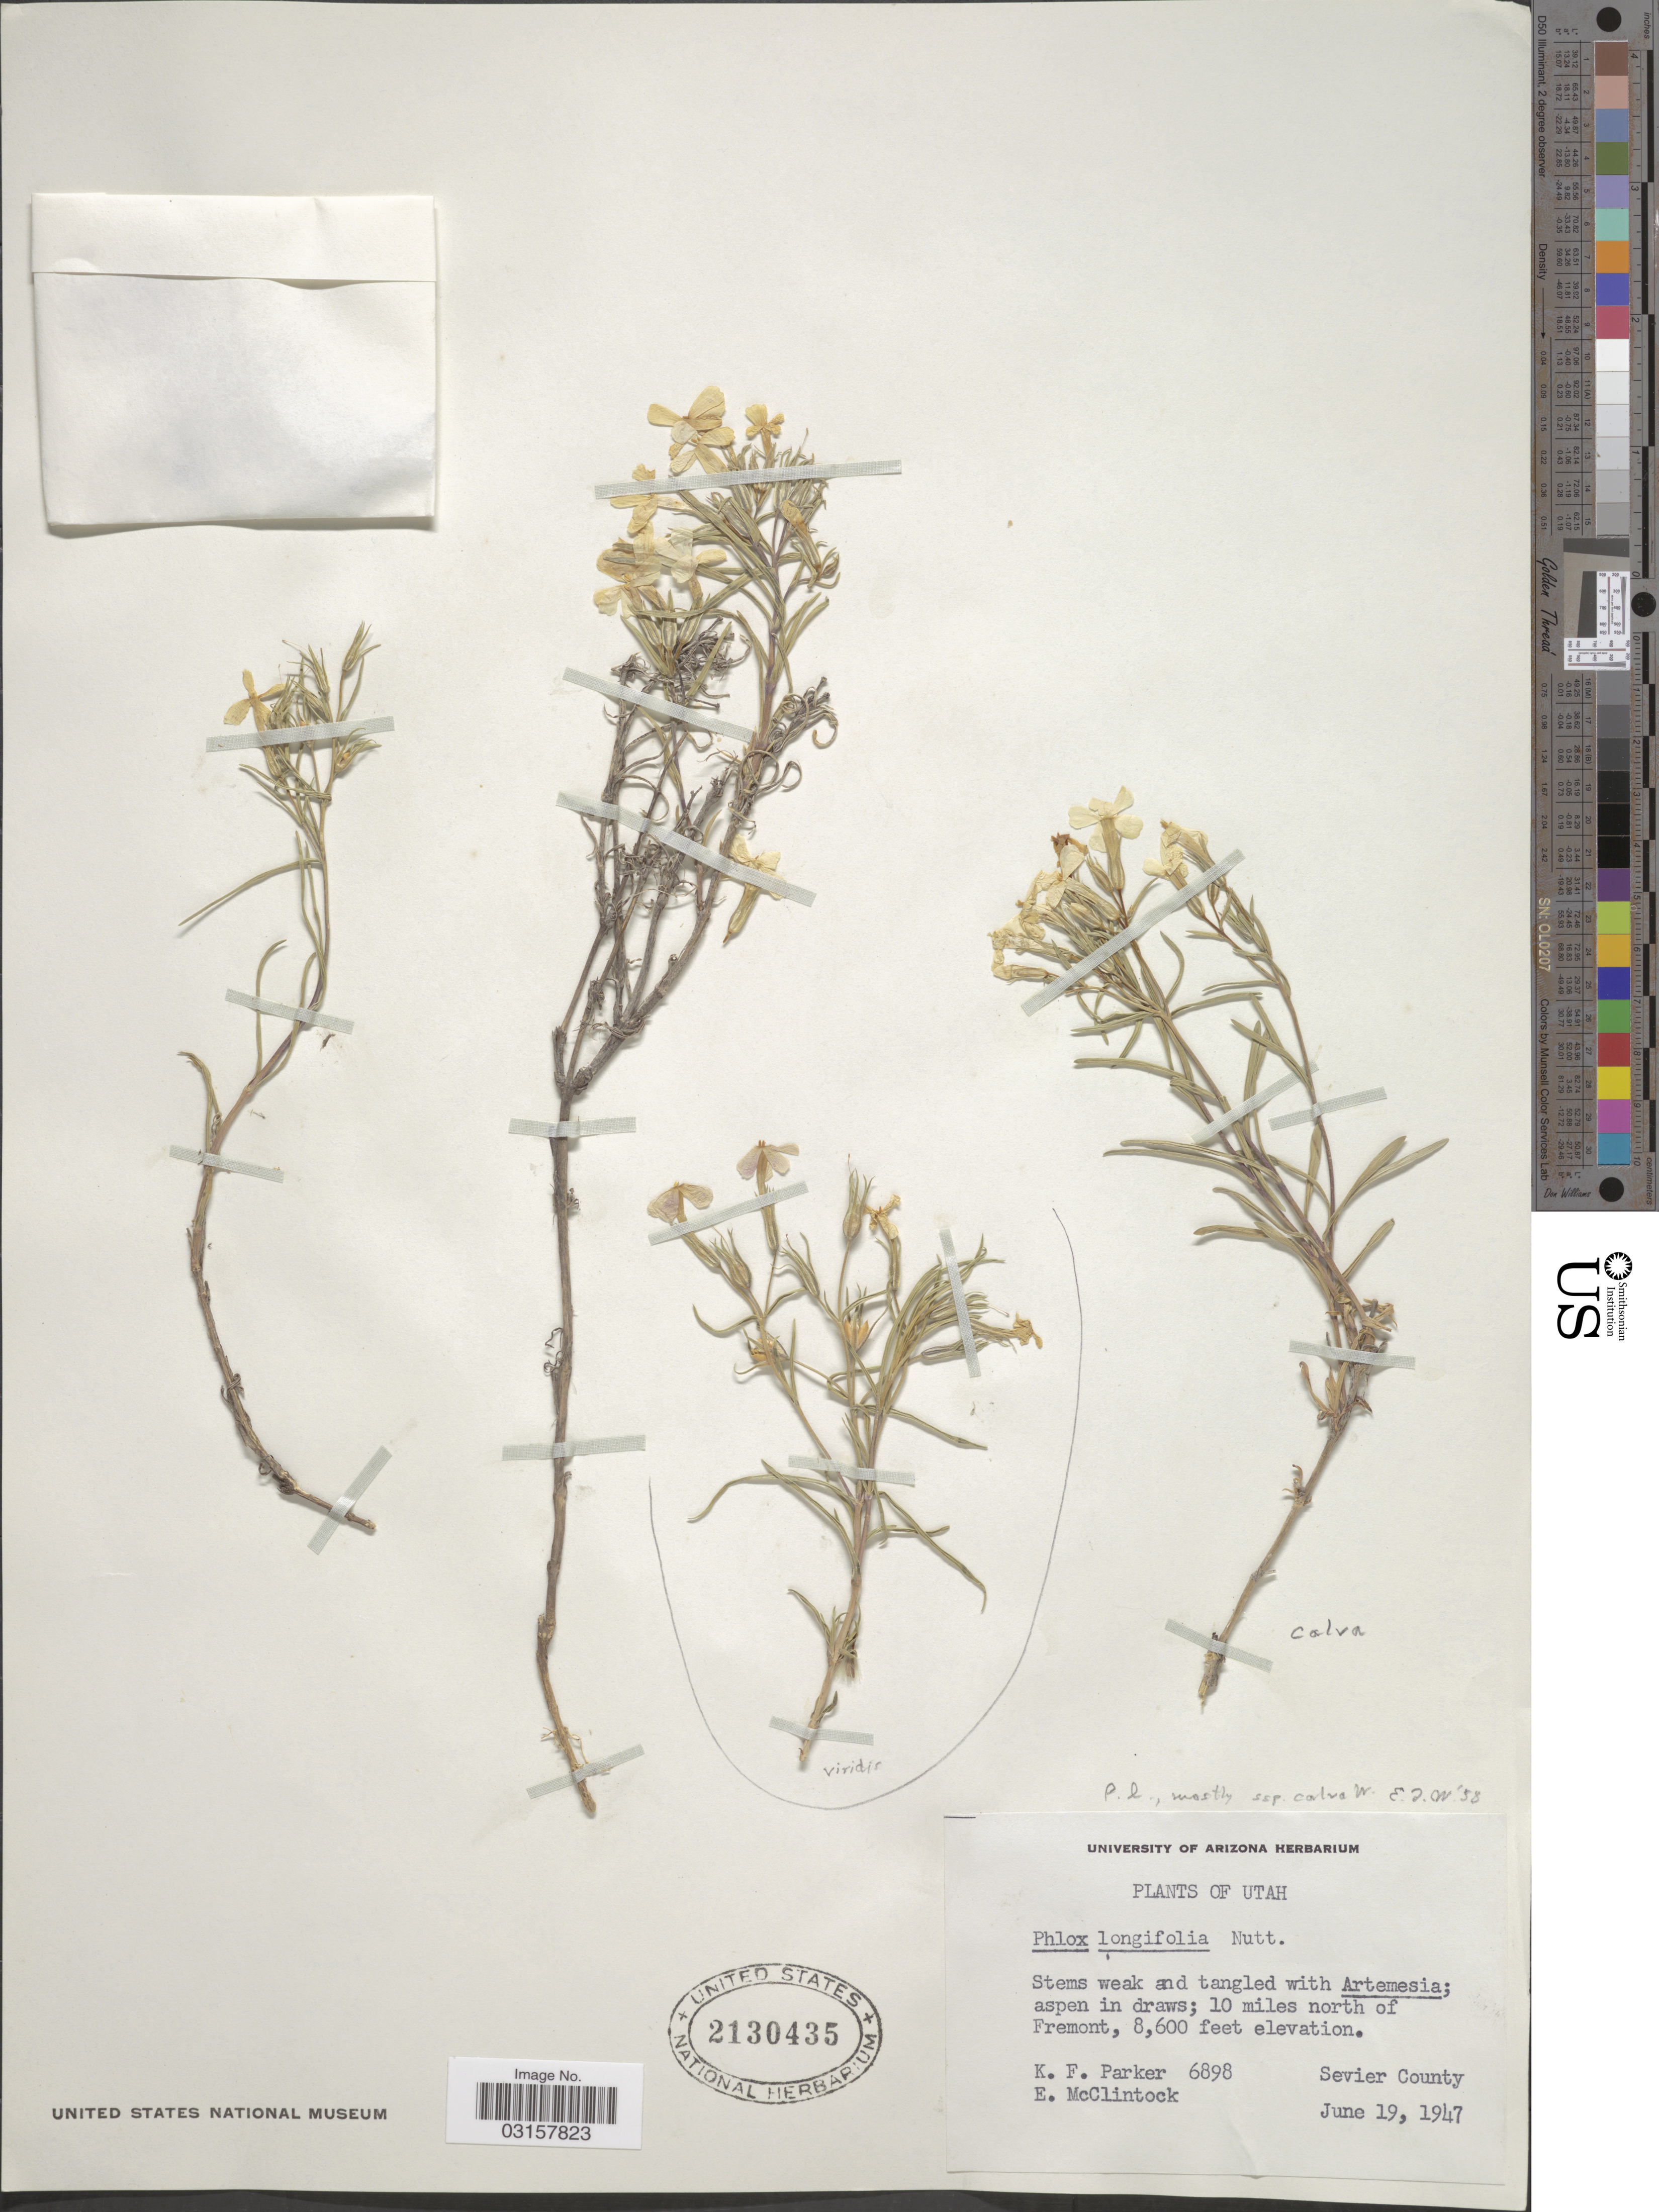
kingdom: Plantae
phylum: Tracheophyta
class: Magnoliopsida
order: Ericales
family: Polemoniaceae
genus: Phlox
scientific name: Phlox longifolia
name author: Nutt.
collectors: K. F. Parker & E. McClintock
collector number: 6898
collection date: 1947-06-19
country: United States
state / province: Utah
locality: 10 miles north of Fremont. Sevier County.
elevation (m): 2621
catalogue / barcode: US 2130435